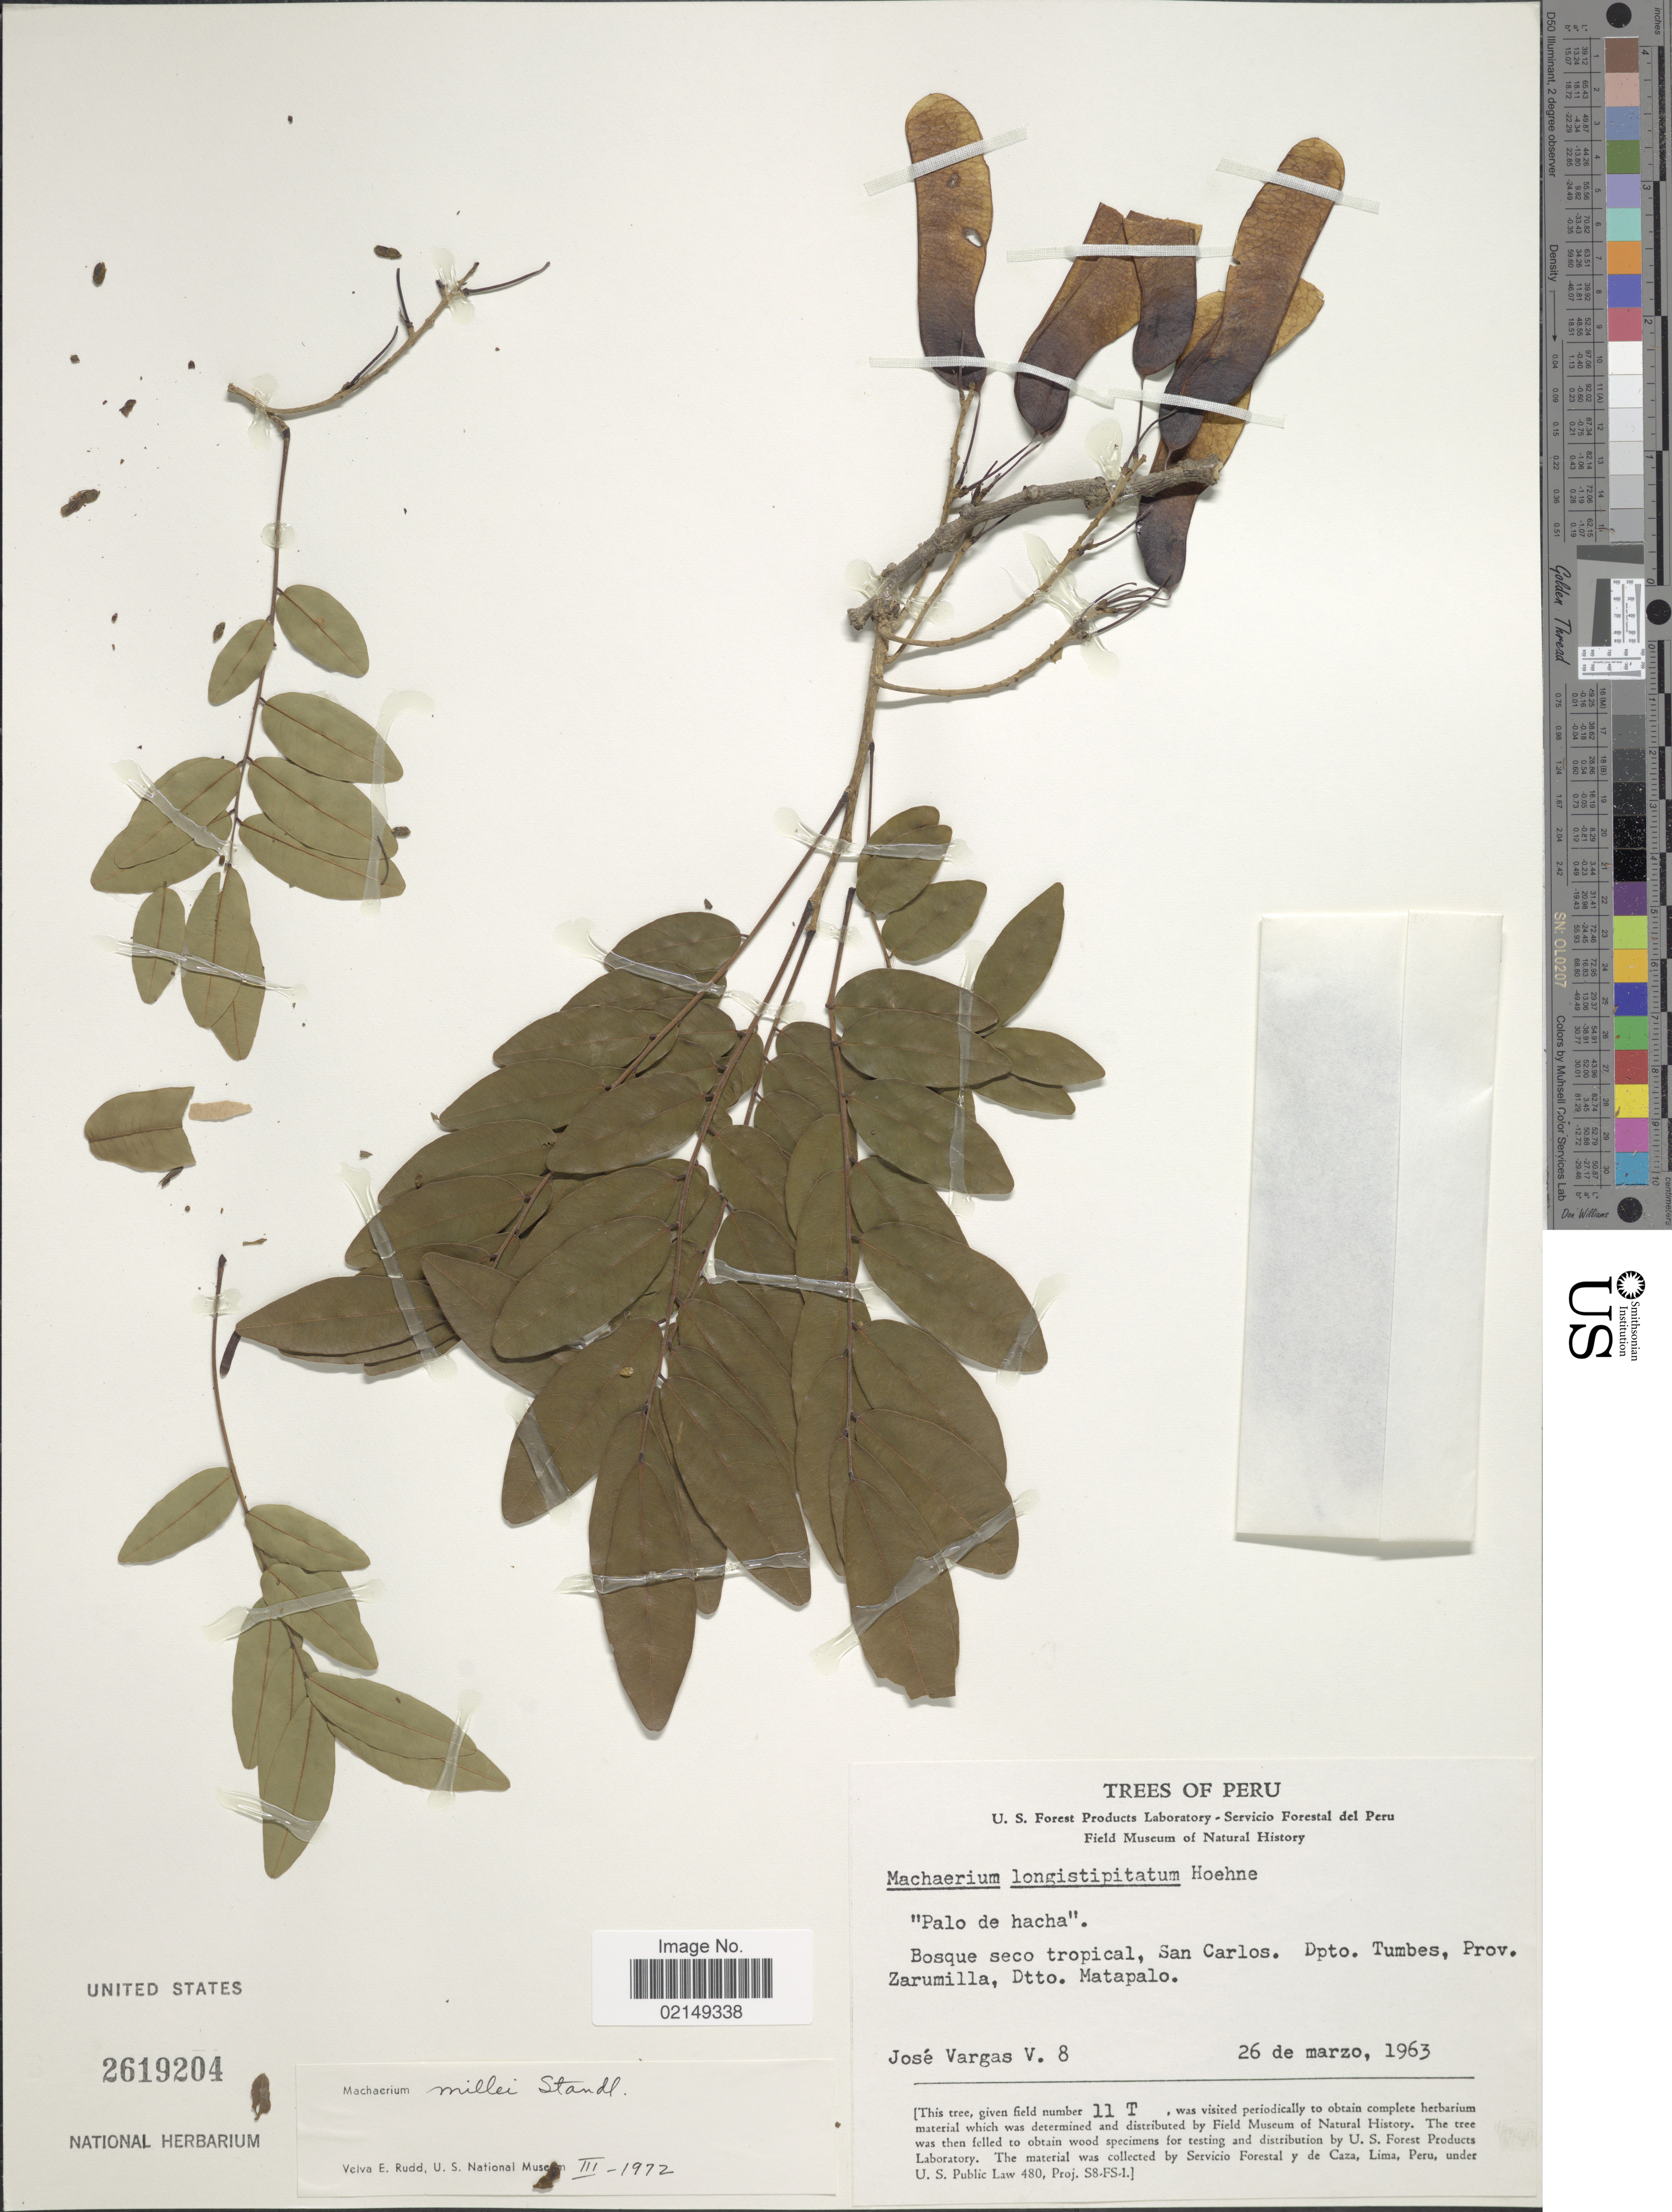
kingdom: Plantae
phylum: Tracheophyta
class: Magnoliopsida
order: Fabales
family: Fabaceae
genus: Machaerium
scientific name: Machaerium millei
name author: Standl.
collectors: J. Vargas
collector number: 8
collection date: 1963-03-26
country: Peru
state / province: Tumbes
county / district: Zarumilla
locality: San Carlos, Prov. Zarumilla, Dtto. Matapalo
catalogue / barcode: US 2619204